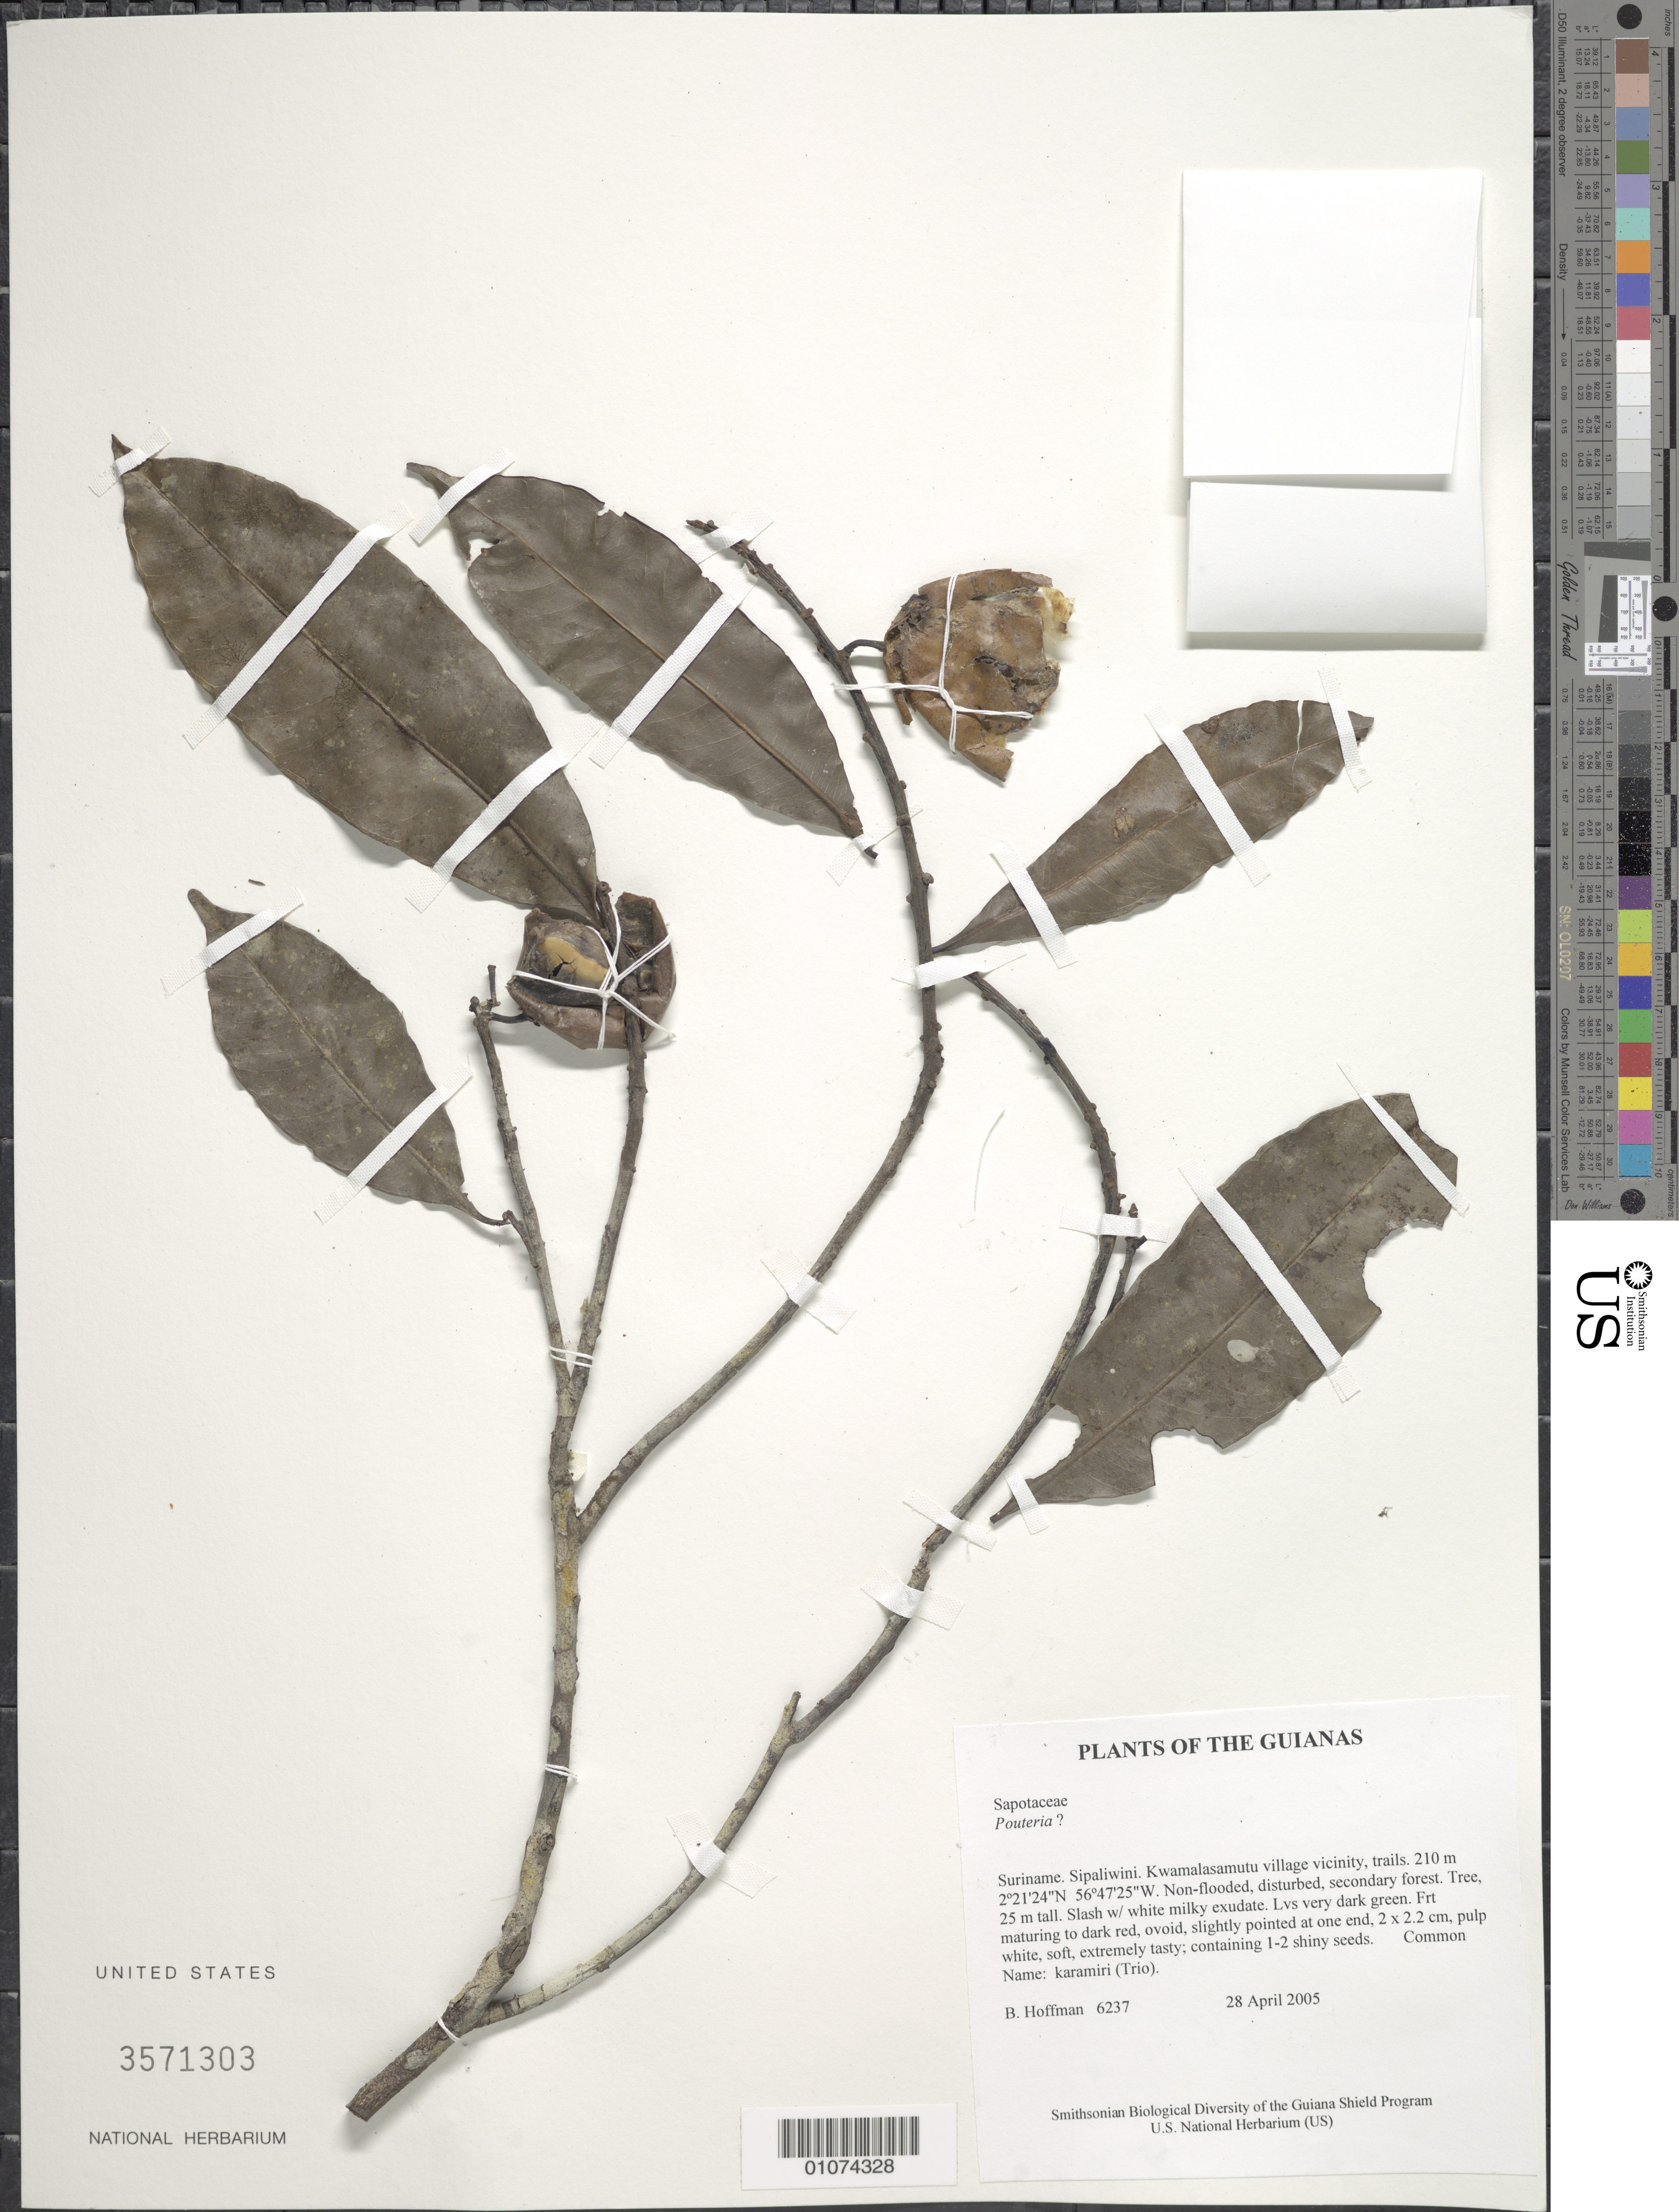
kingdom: Plantae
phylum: Tracheophyta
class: Magnoliopsida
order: Ericales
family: Sapotaceae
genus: Pouteria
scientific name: Pouteria sp.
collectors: B. Hoffman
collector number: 6237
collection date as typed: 28 April 2005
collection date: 2005-04-28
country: Suriname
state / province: Sipaliwini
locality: Kwamalasamutu village vicinity, trails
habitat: Non-flooded, disturbed, secondary forest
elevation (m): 210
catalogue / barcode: US 3571303